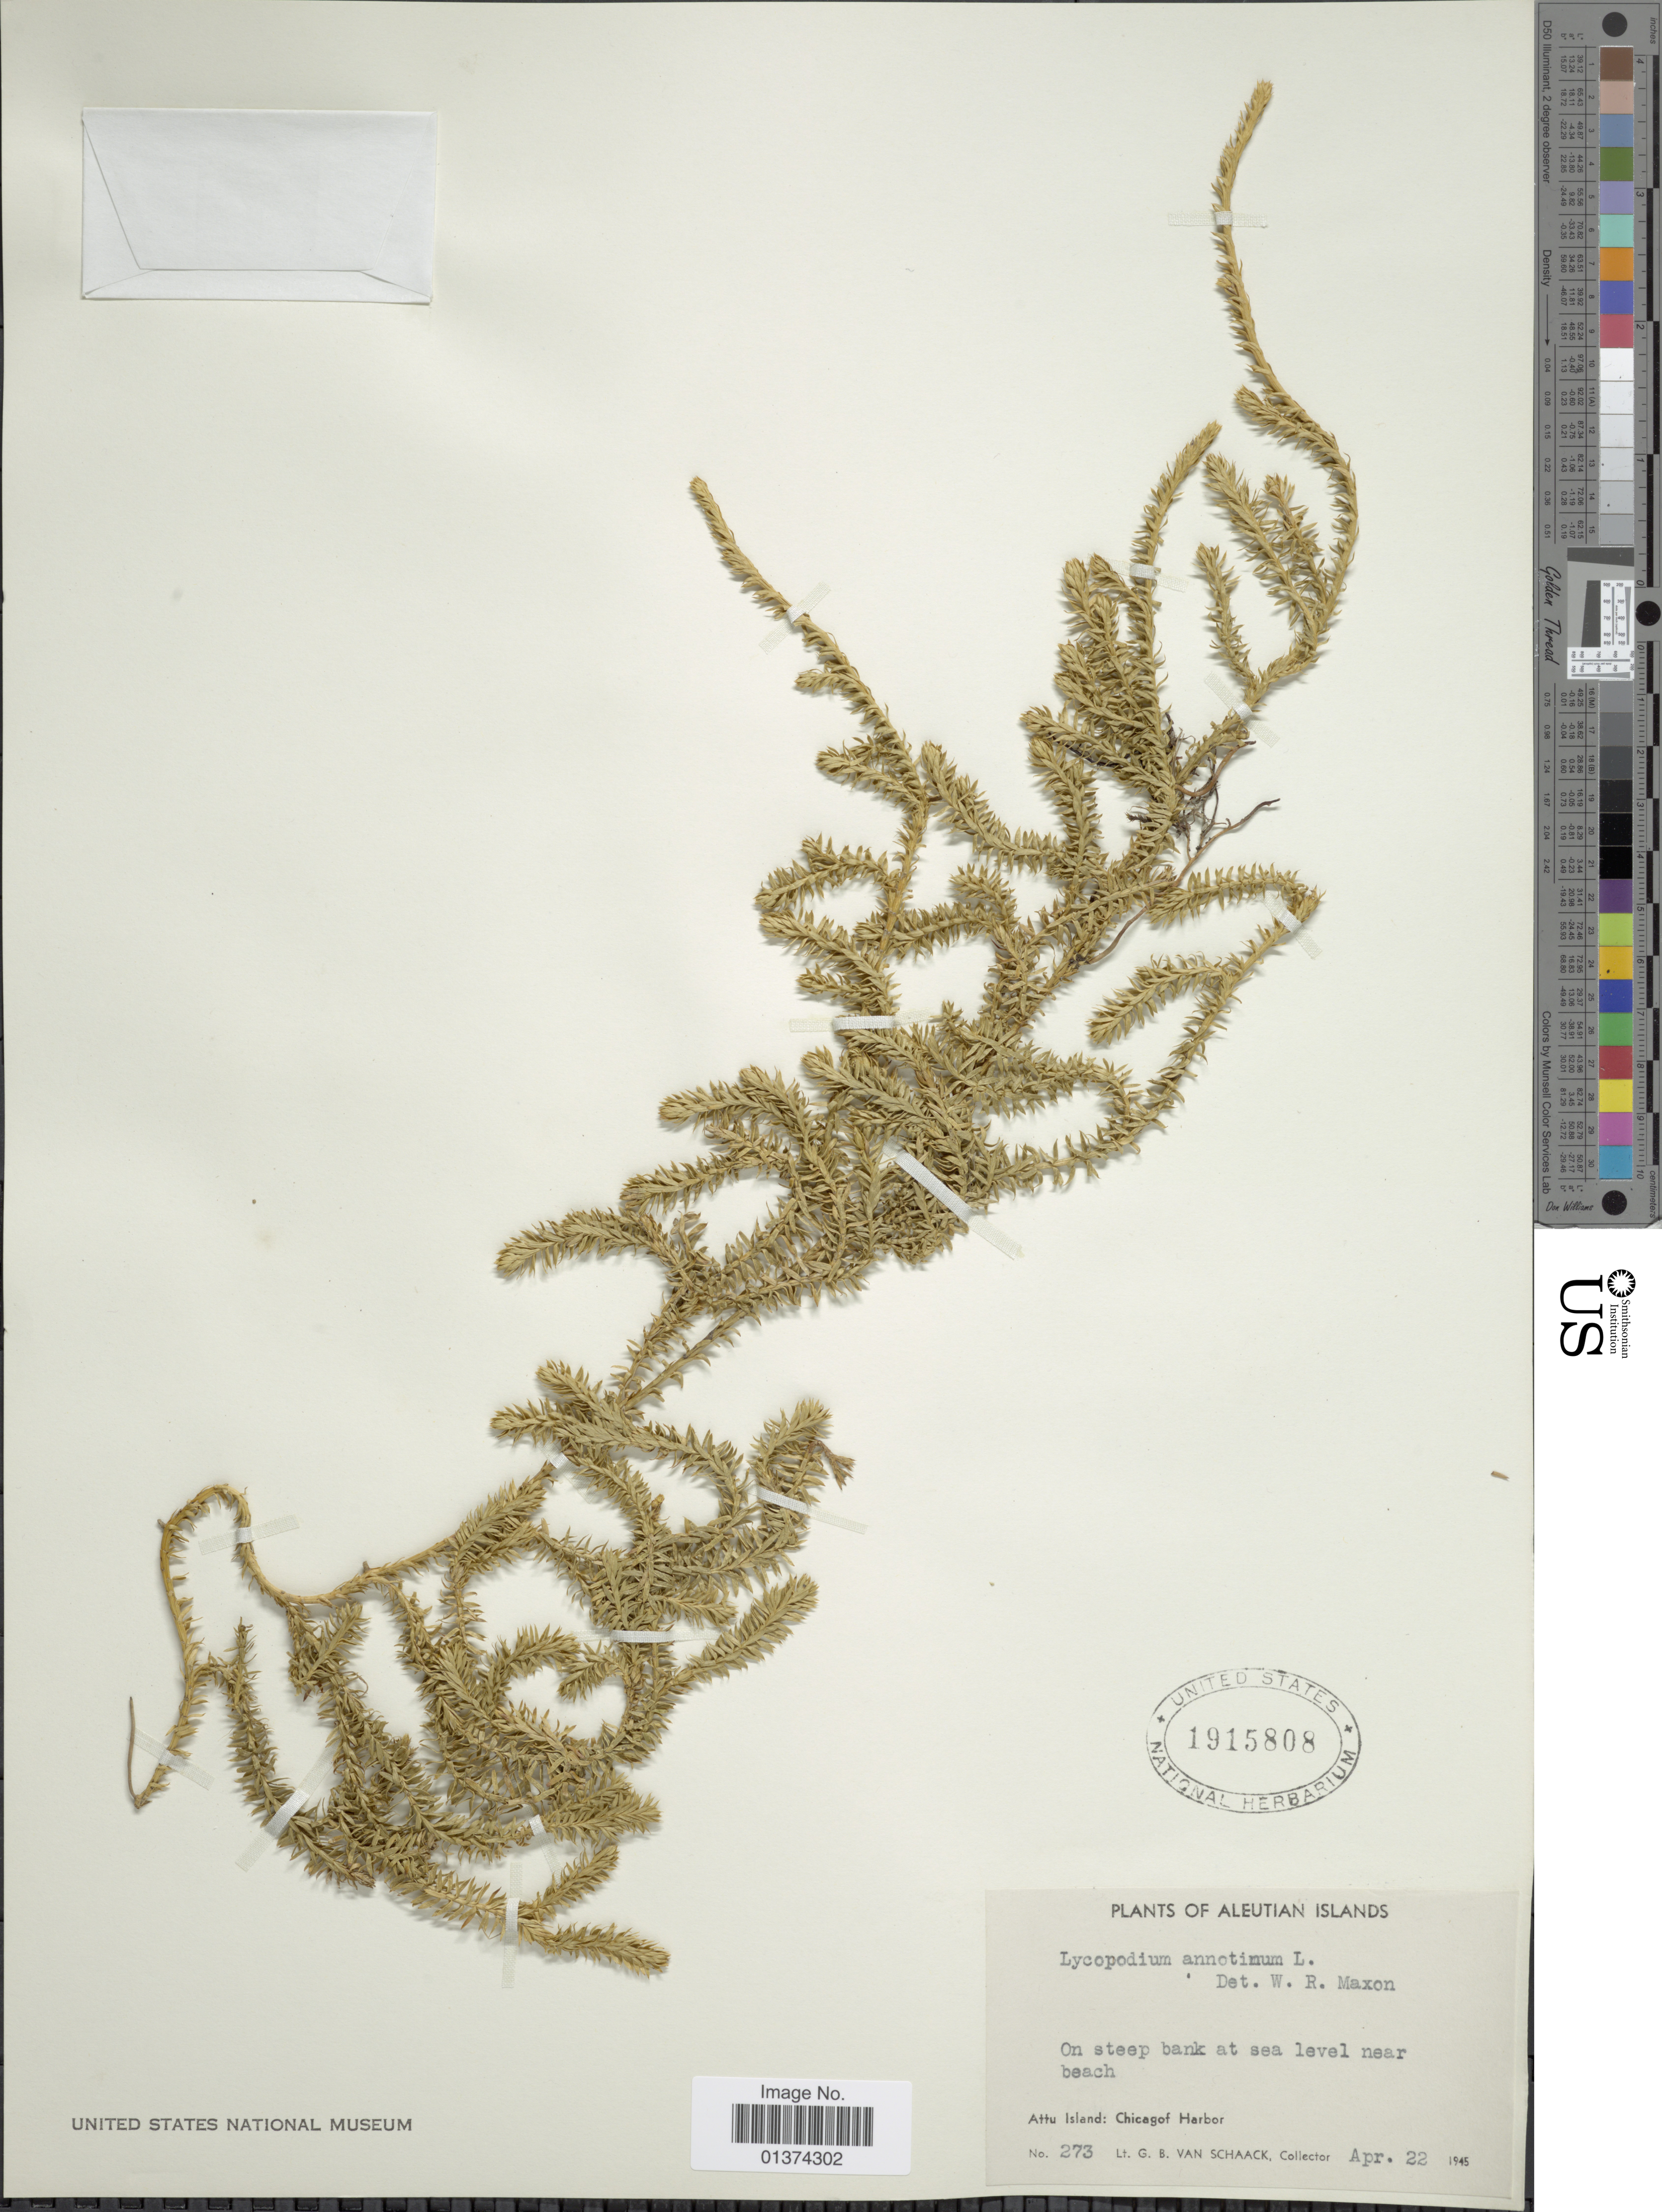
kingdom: Plantae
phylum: Tracheophyta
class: Lycopodiopsida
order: Lycopodiales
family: Lycopodiaceae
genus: Spinulum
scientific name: Spinulum annotinum subsp. annotinum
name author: (L.) A. Haines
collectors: G. Van Schaack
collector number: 273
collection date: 1945-04-22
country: United States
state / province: Alaska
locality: Aleutian Islands, Attu Island: Chicagof Harbor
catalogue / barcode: US 1915808